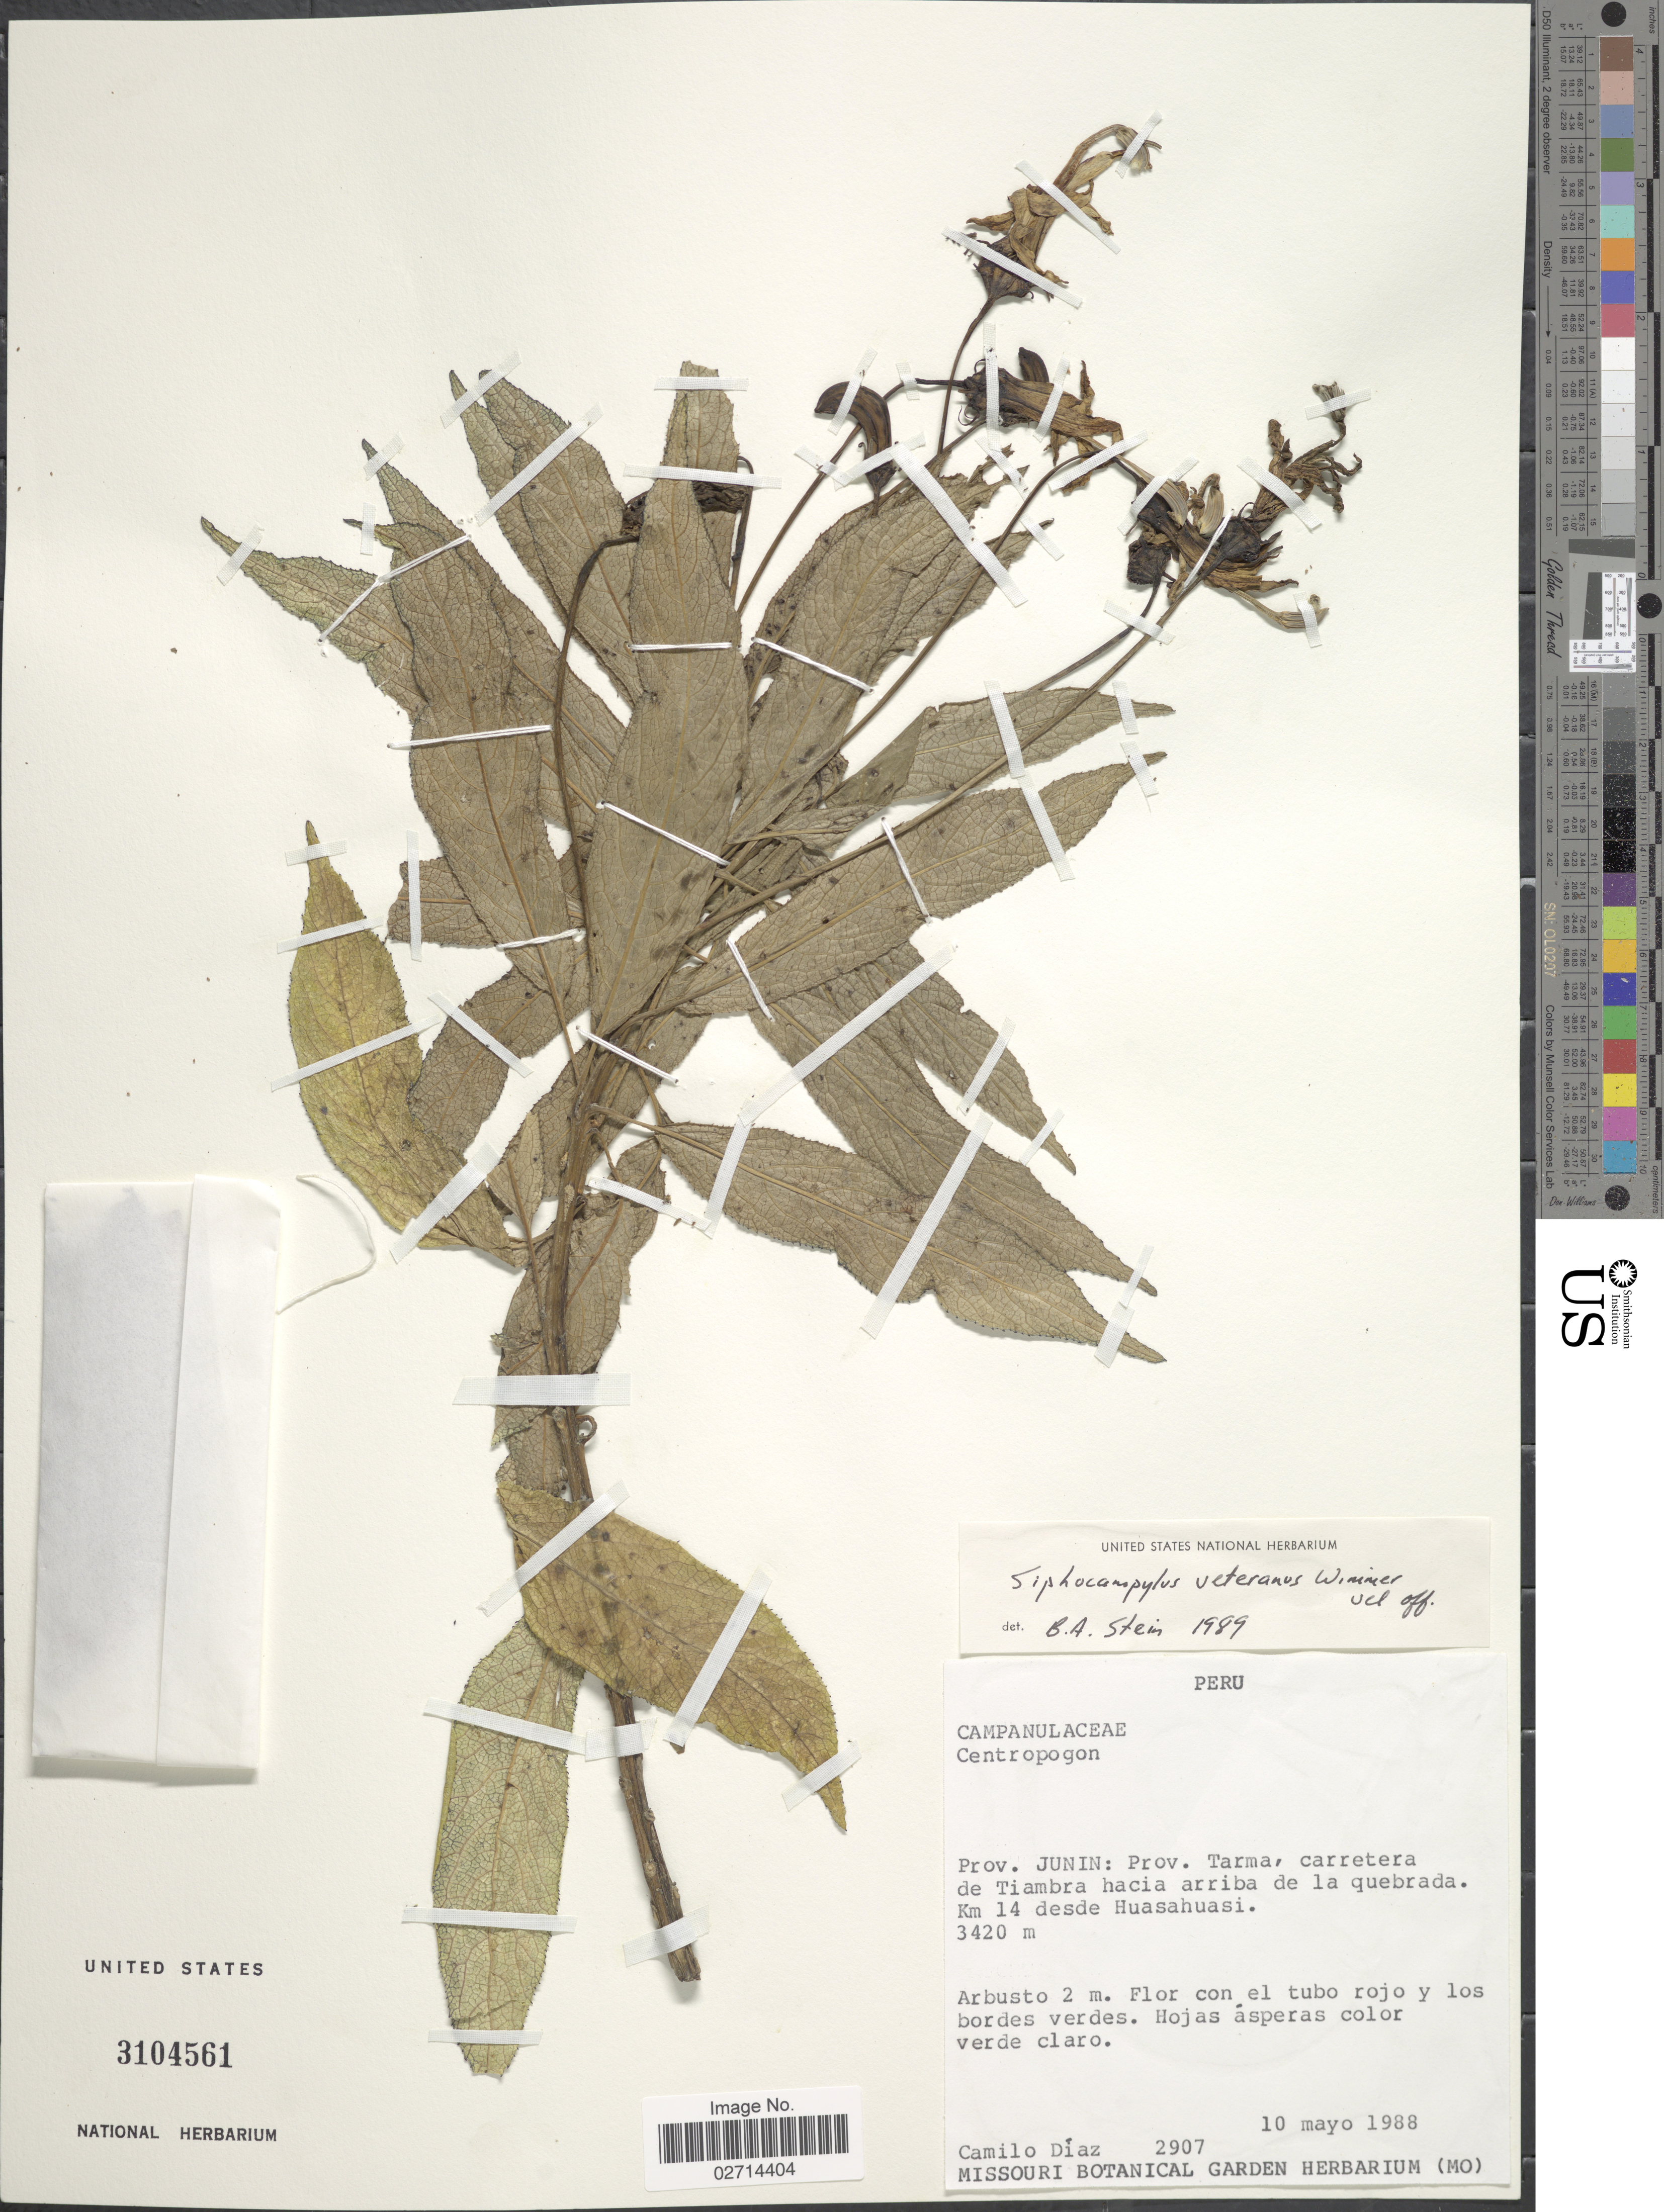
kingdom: Plantae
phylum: Tracheophyta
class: Magnoliopsida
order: Asterales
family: Campanulaceae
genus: Siphocampylus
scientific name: Siphocampylus veteranus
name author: E. Wimm.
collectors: C. Díaz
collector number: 2907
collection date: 1988-05-10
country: Peru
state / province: Junín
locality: Prov. Tarma, carretera de Timabra hacia arriba de la quebrada km 14 desde Huasahuasi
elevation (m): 3420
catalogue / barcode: US 3104561